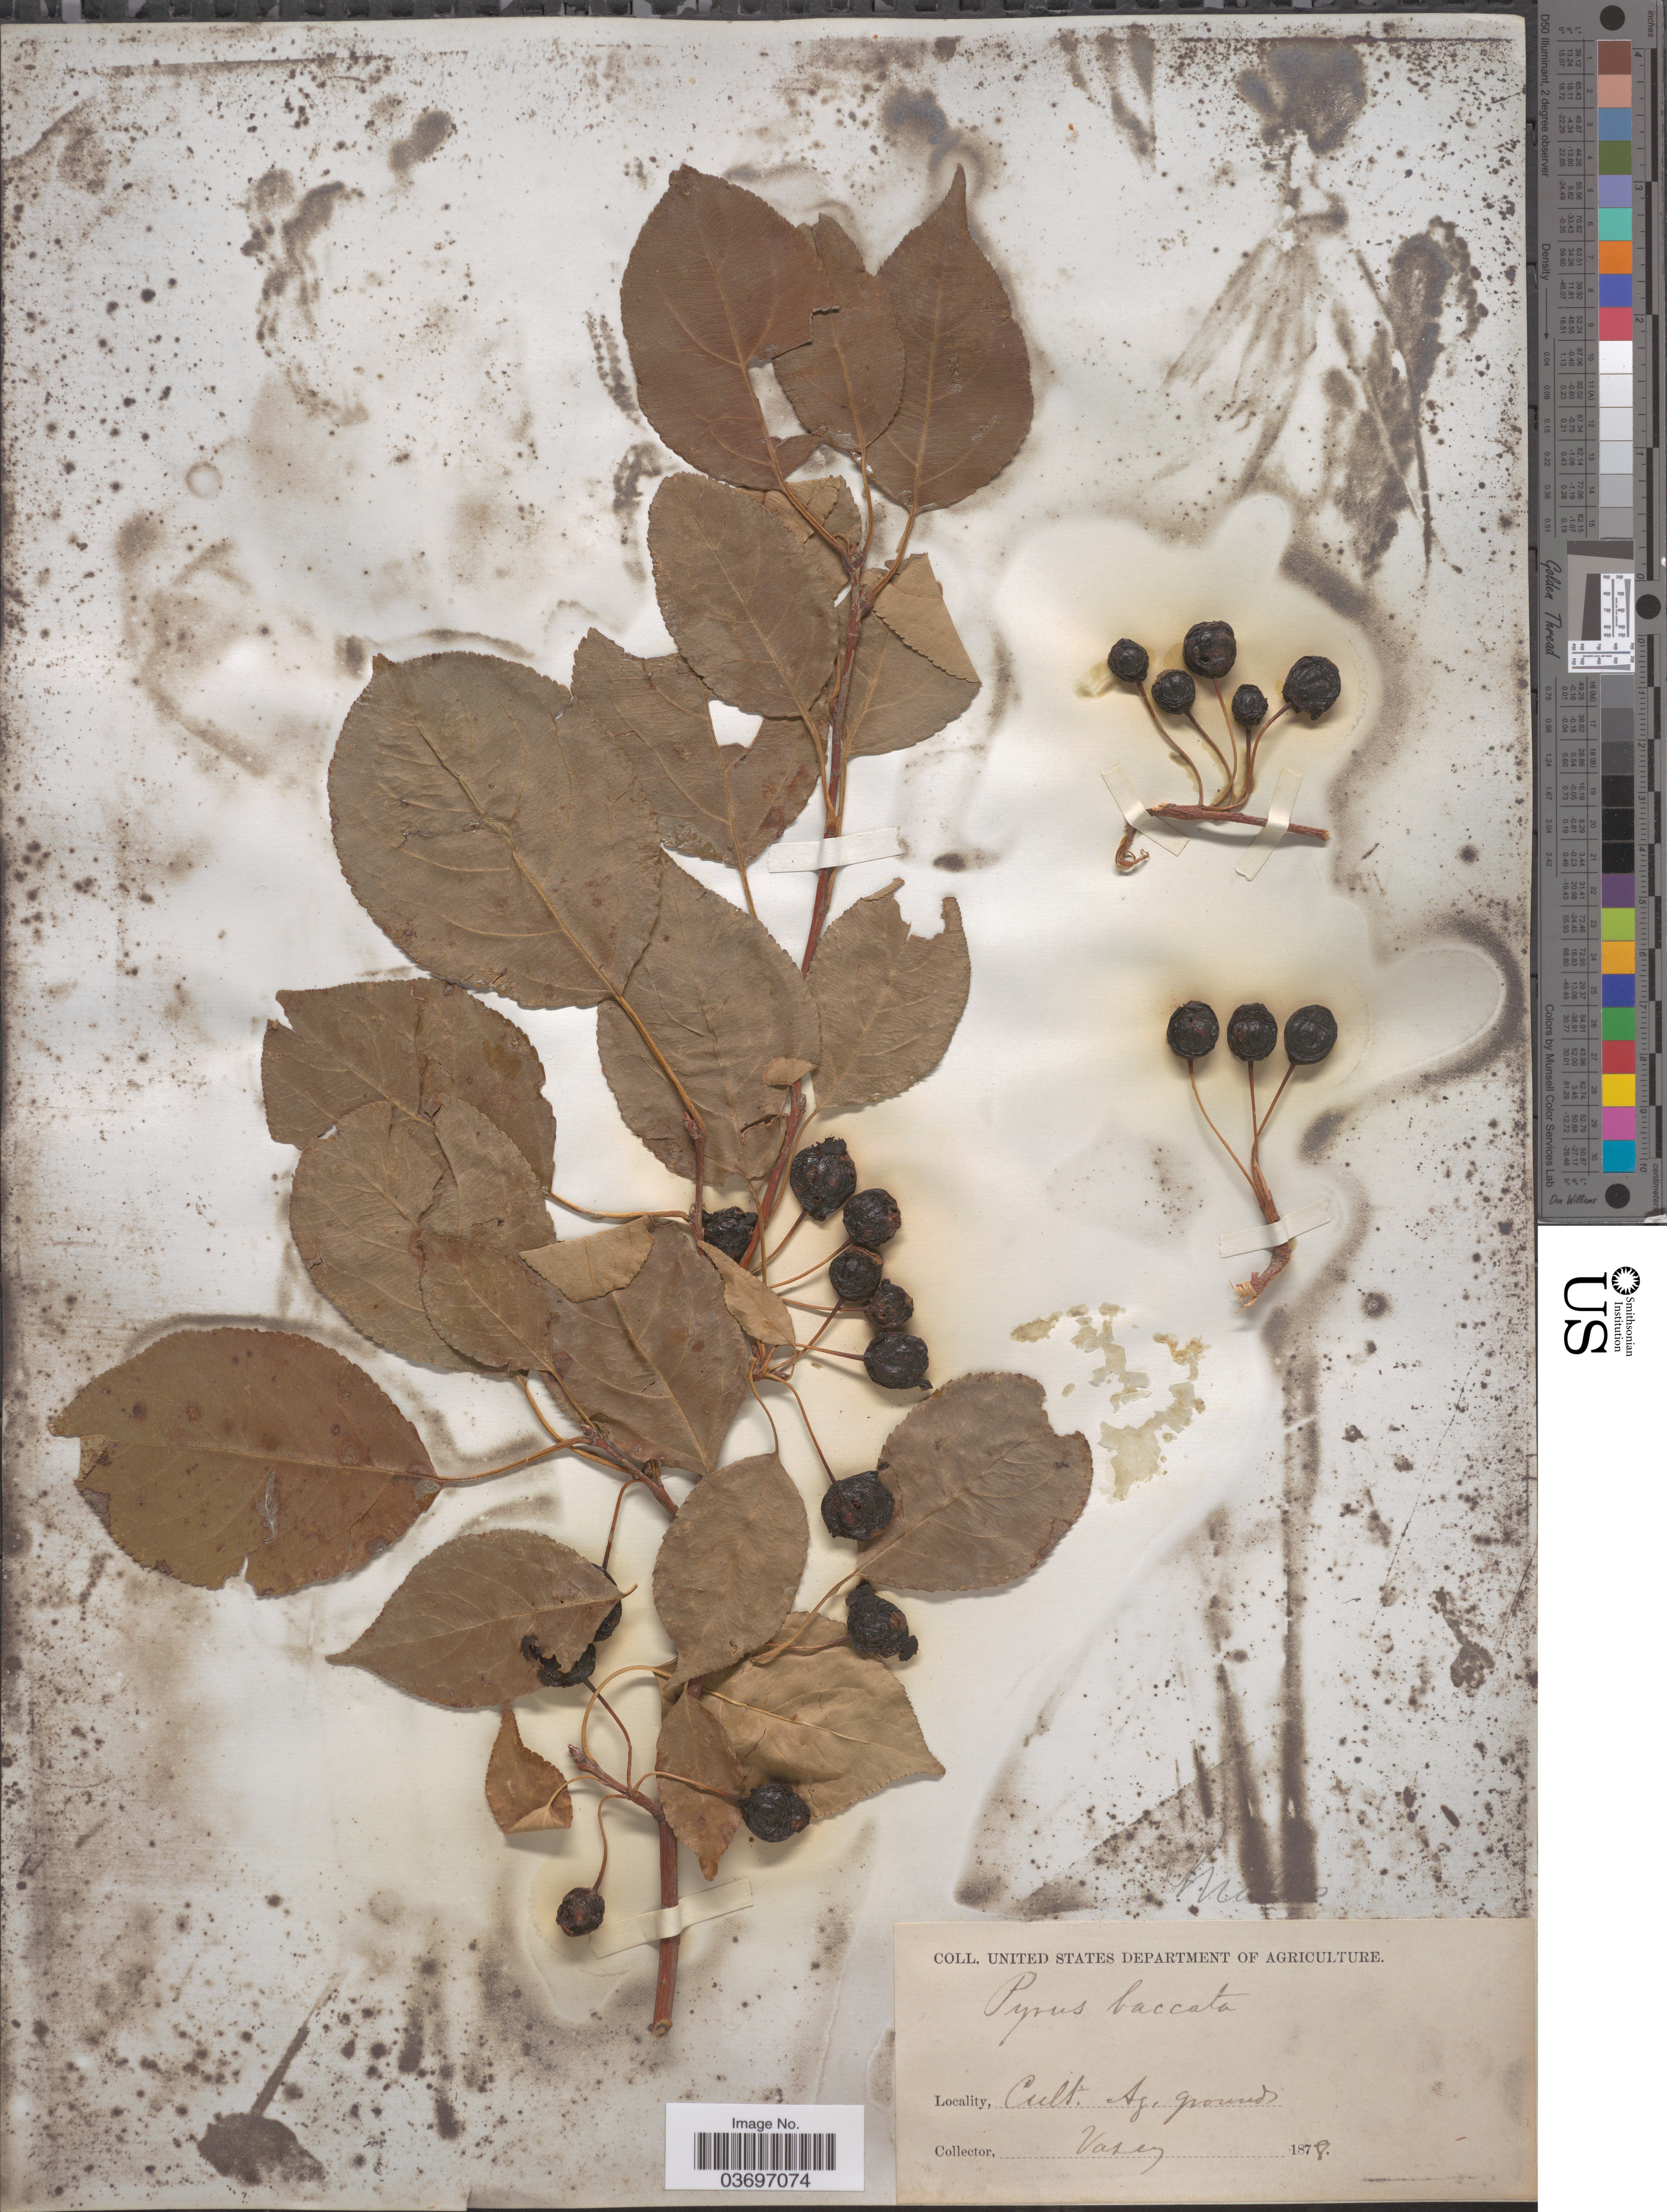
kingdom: Plantae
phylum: Tracheophyta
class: Magnoliopsida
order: Rosales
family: Rosaceae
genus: Malus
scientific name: Malus baccata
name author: (L.) Borkh.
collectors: Vasey, --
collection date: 1878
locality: Ag grounds.